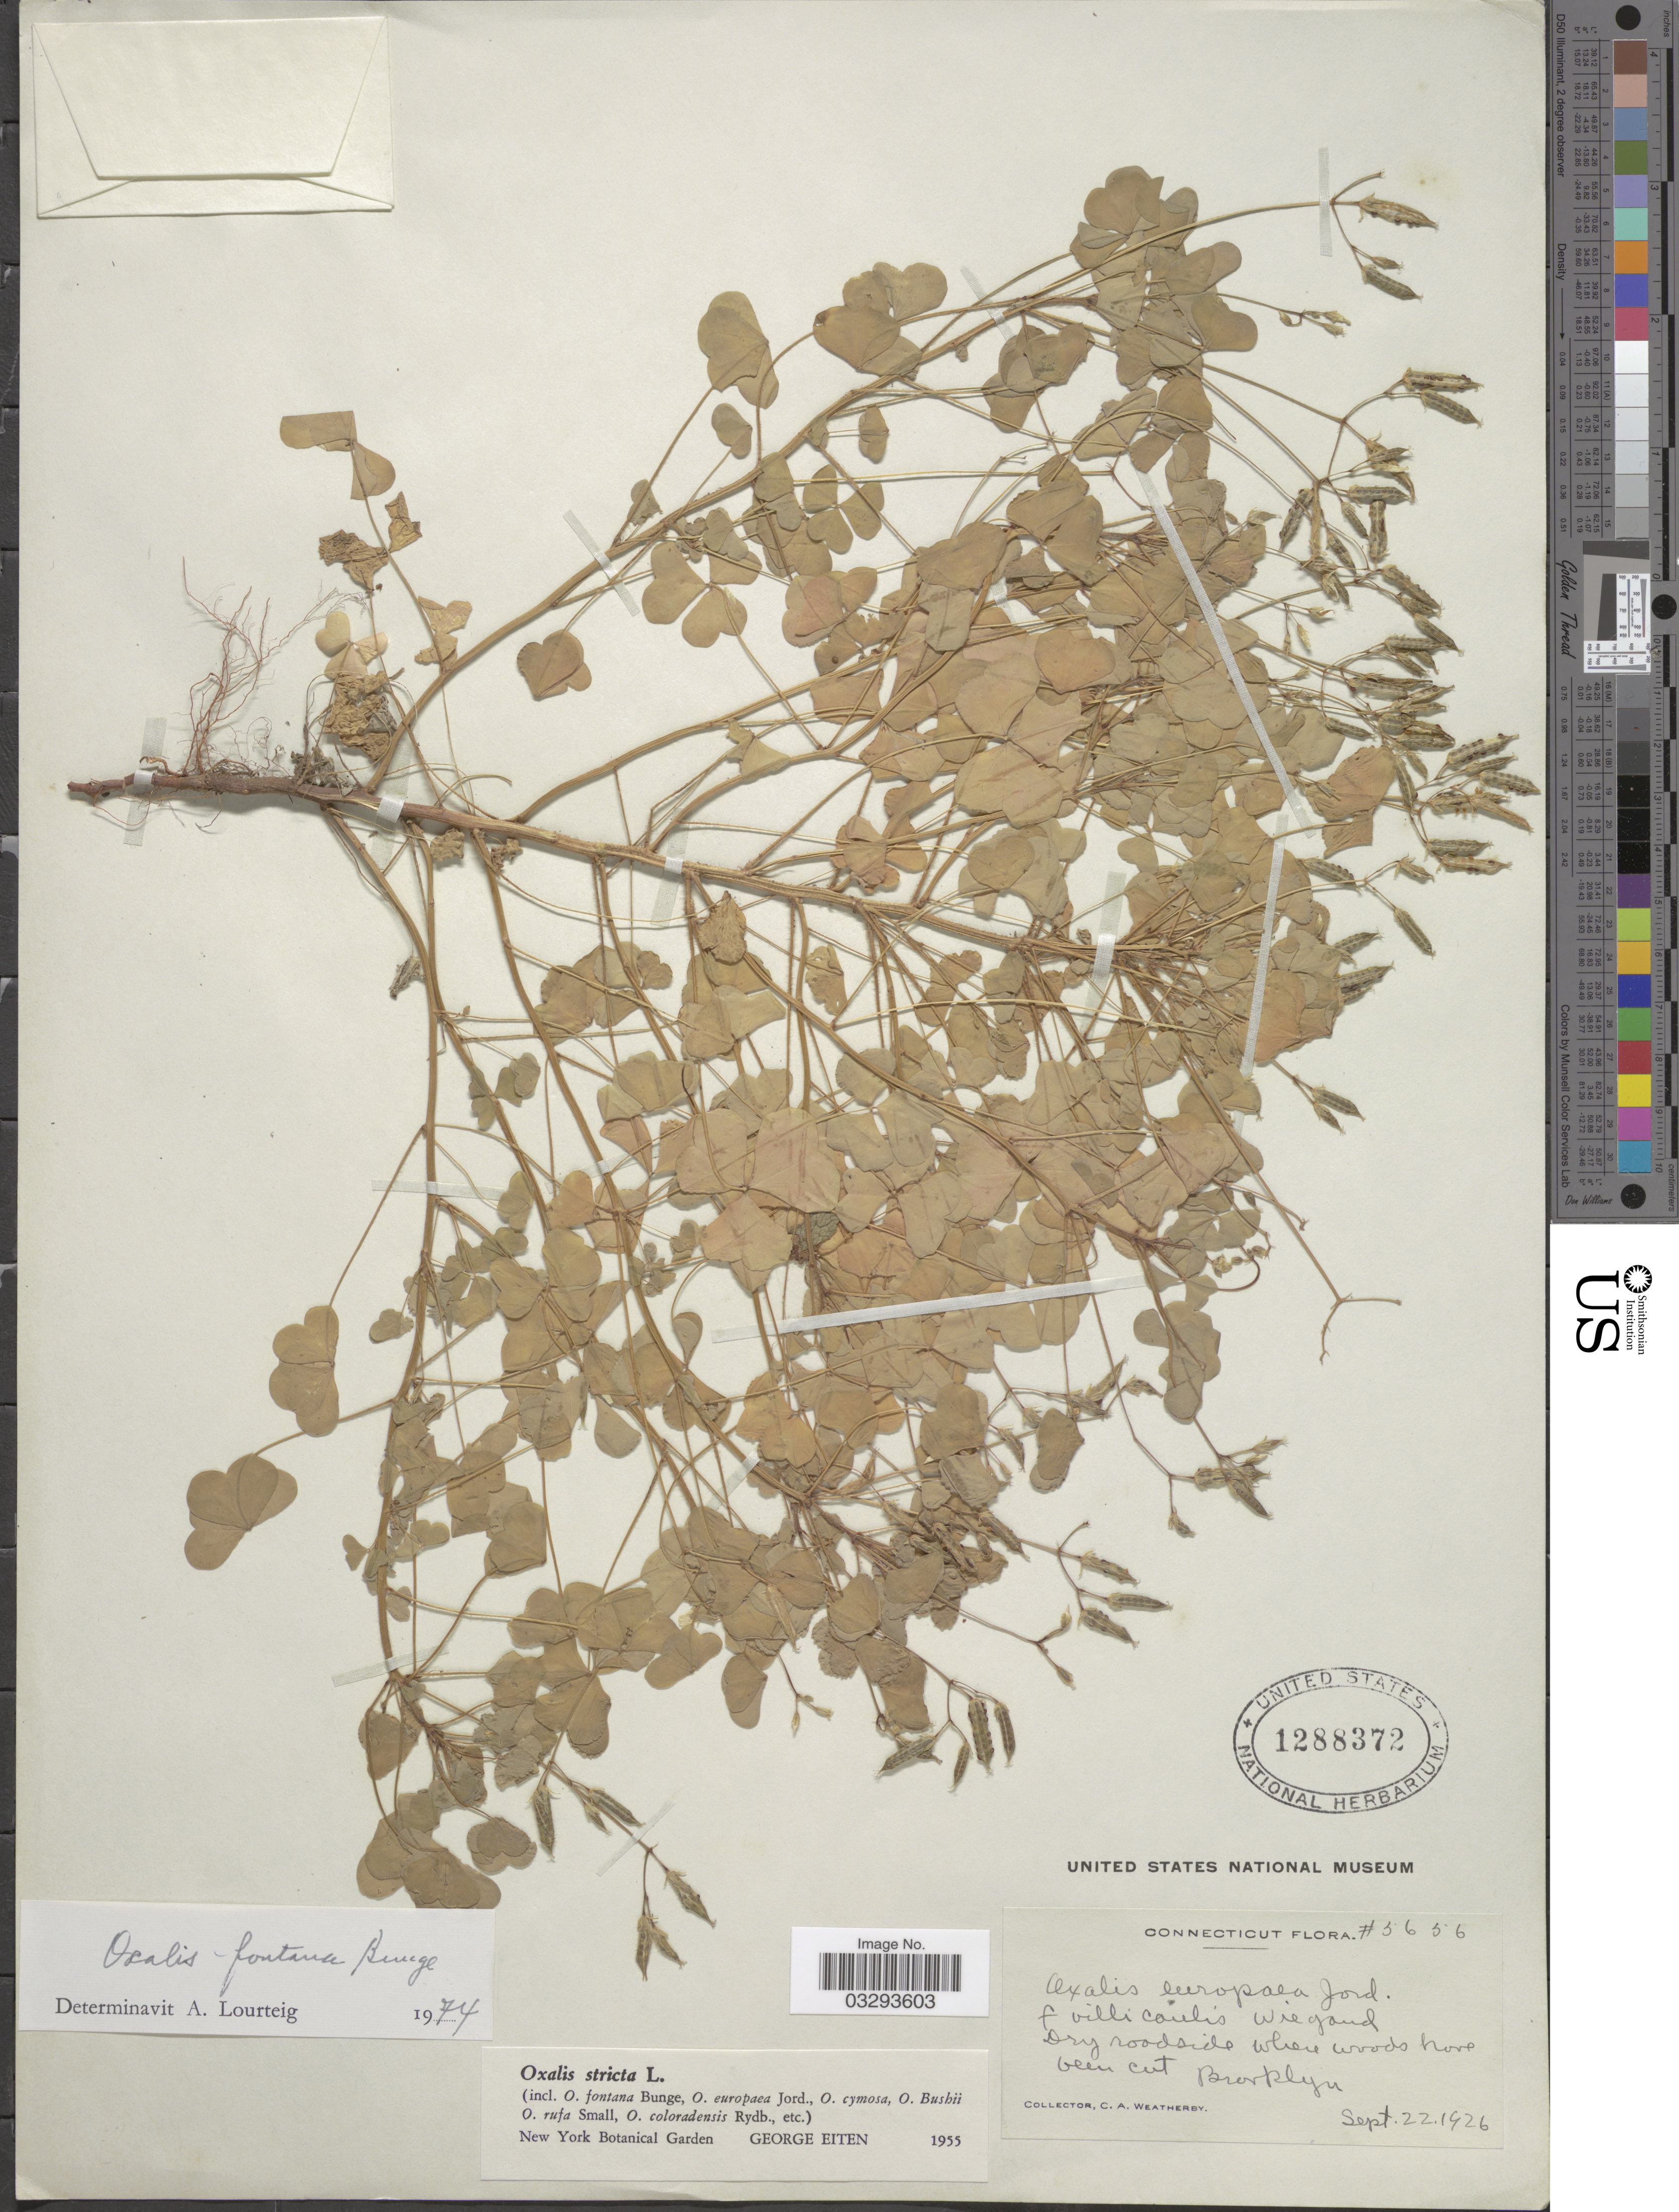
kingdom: Plantae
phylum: Tracheophyta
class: Magnoliopsida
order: Oxalidales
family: Oxalidaceae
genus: Oxalis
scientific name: Oxalis fontana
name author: Bunge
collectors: C. A. Weatherby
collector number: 3656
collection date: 1926-09-22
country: United States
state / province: Connecticut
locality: Brooklyn.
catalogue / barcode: US 1288372